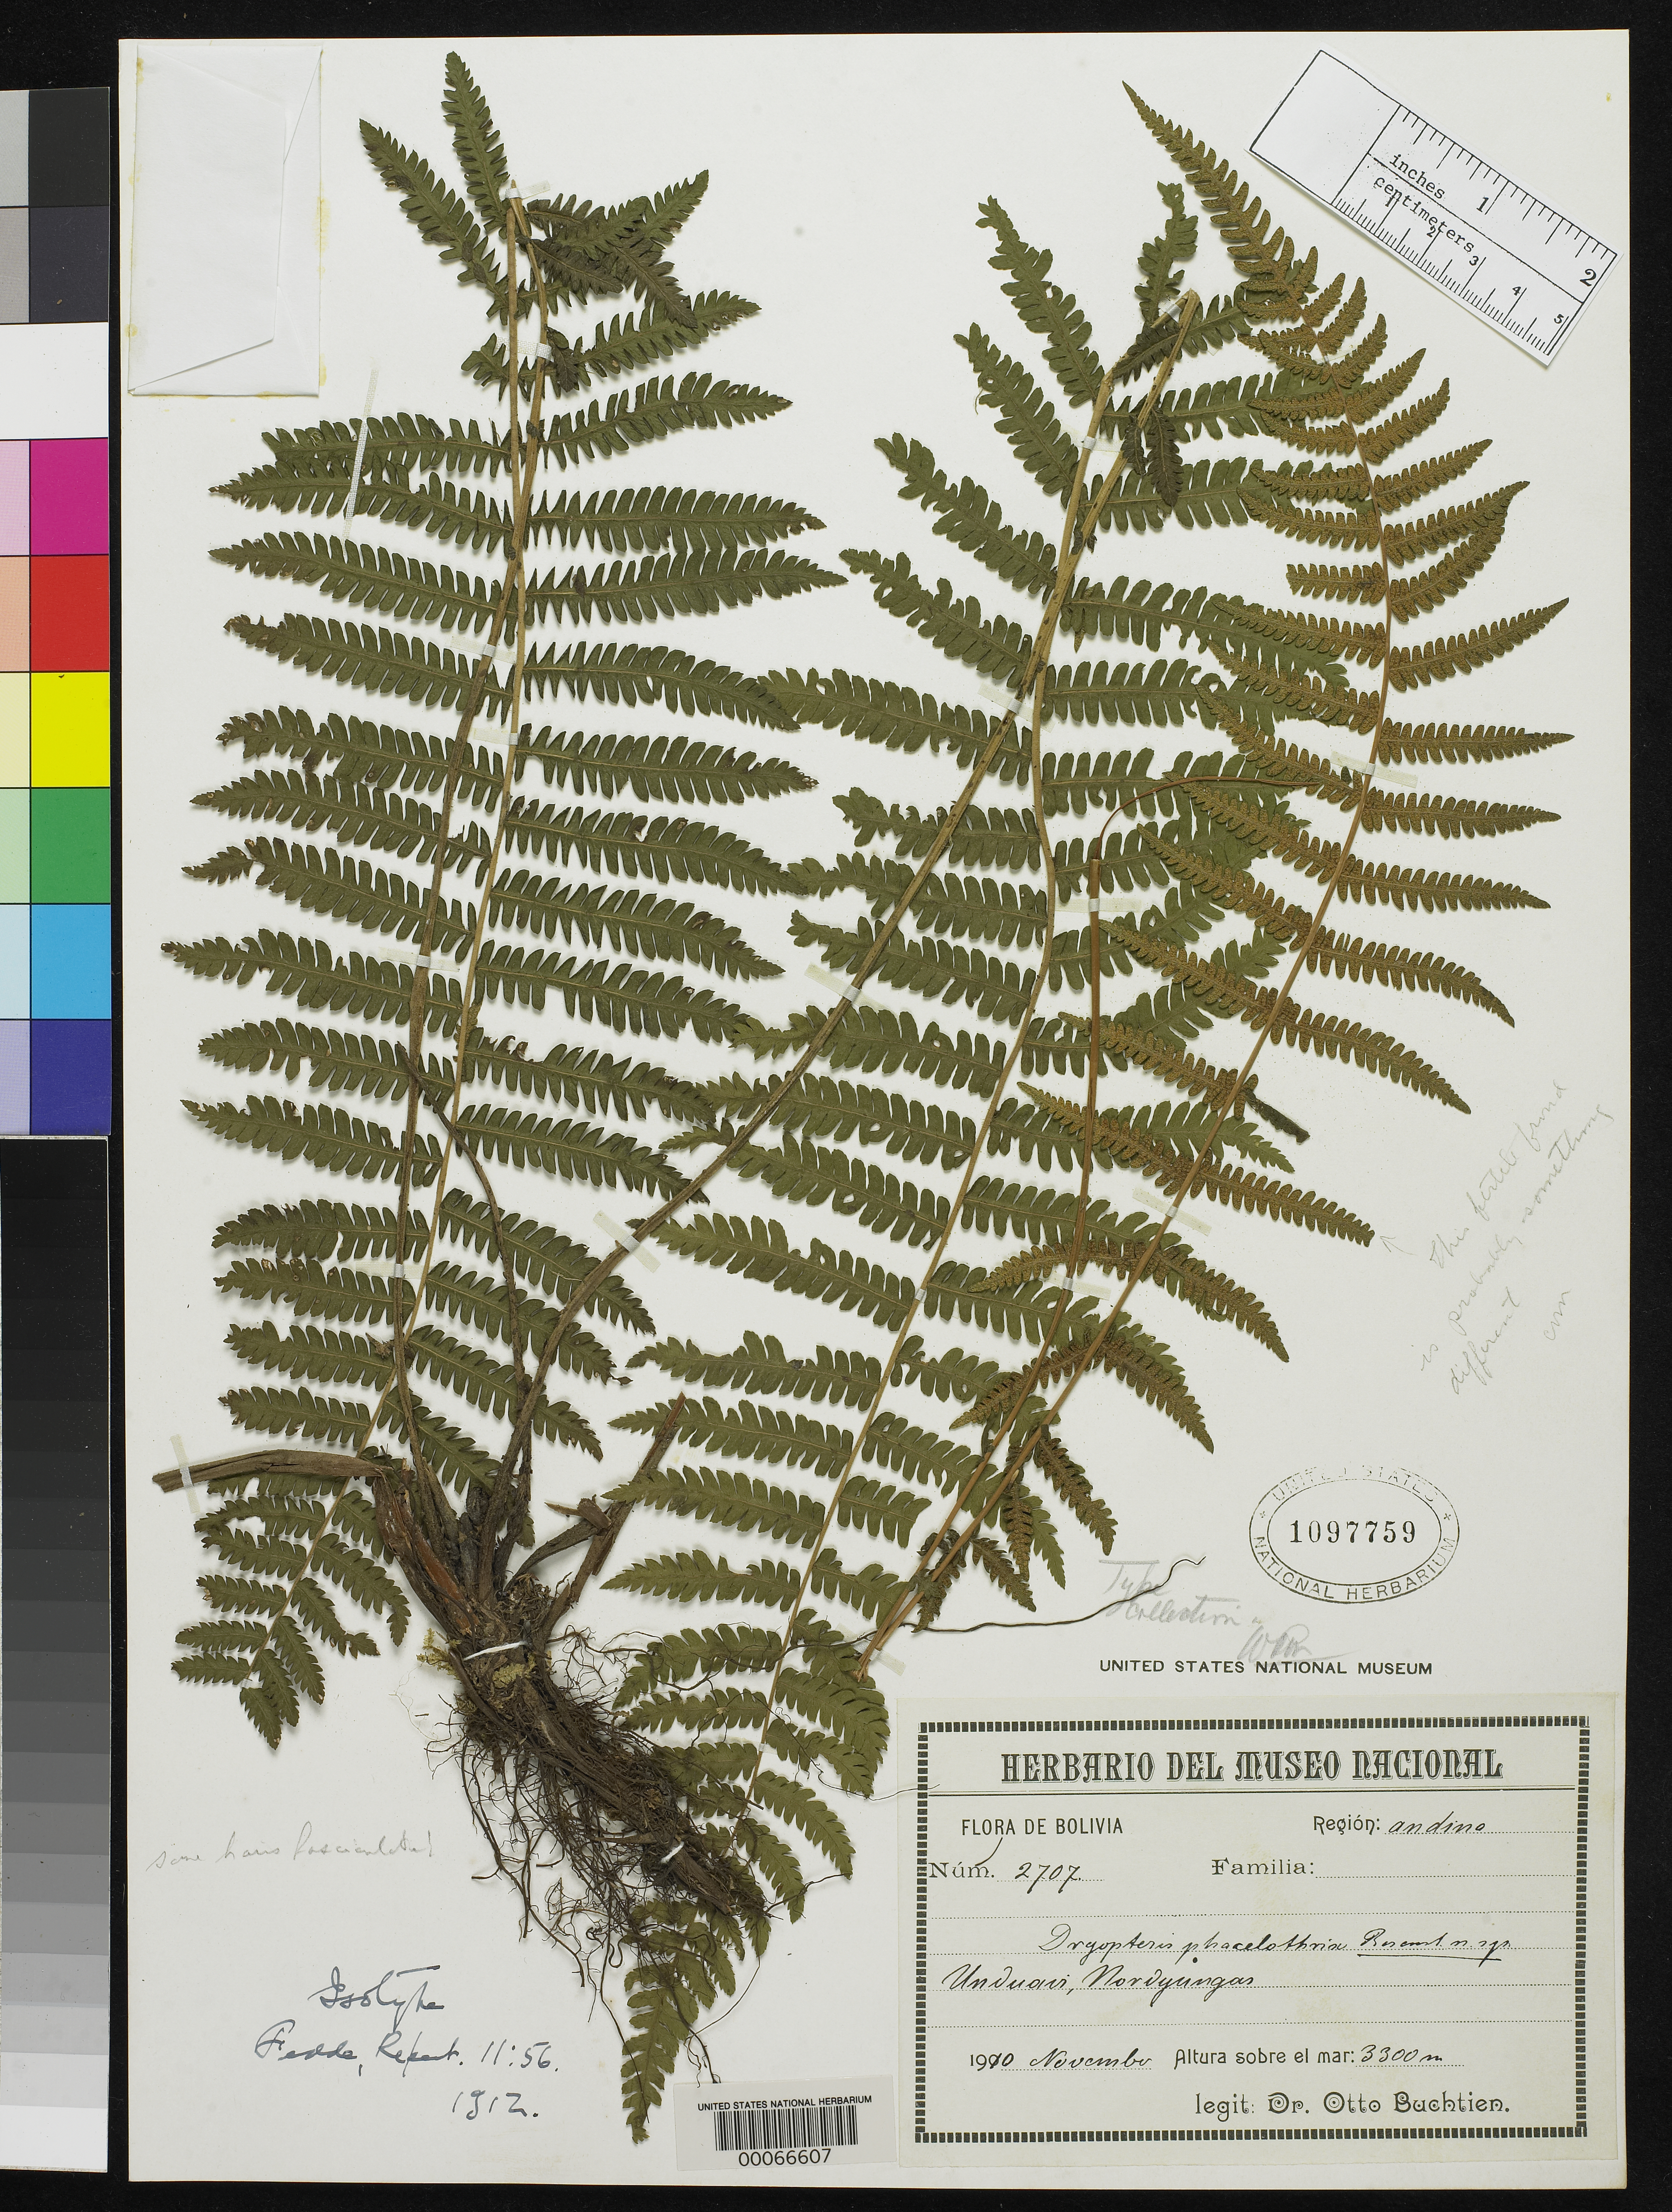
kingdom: Plantae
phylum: Tracheophyta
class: Polypodiopsida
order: Polypodiales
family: Dryopteridaceae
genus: Dryopteris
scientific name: Dryopteris phacelothrix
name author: Rosenst. ex C. Chr.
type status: Isosyntype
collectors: O. Buchtien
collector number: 2707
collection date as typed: Nov 1910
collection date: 1910-11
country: Bolivia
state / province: La Paz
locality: Yungas, Unduavi.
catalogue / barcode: US 1097759